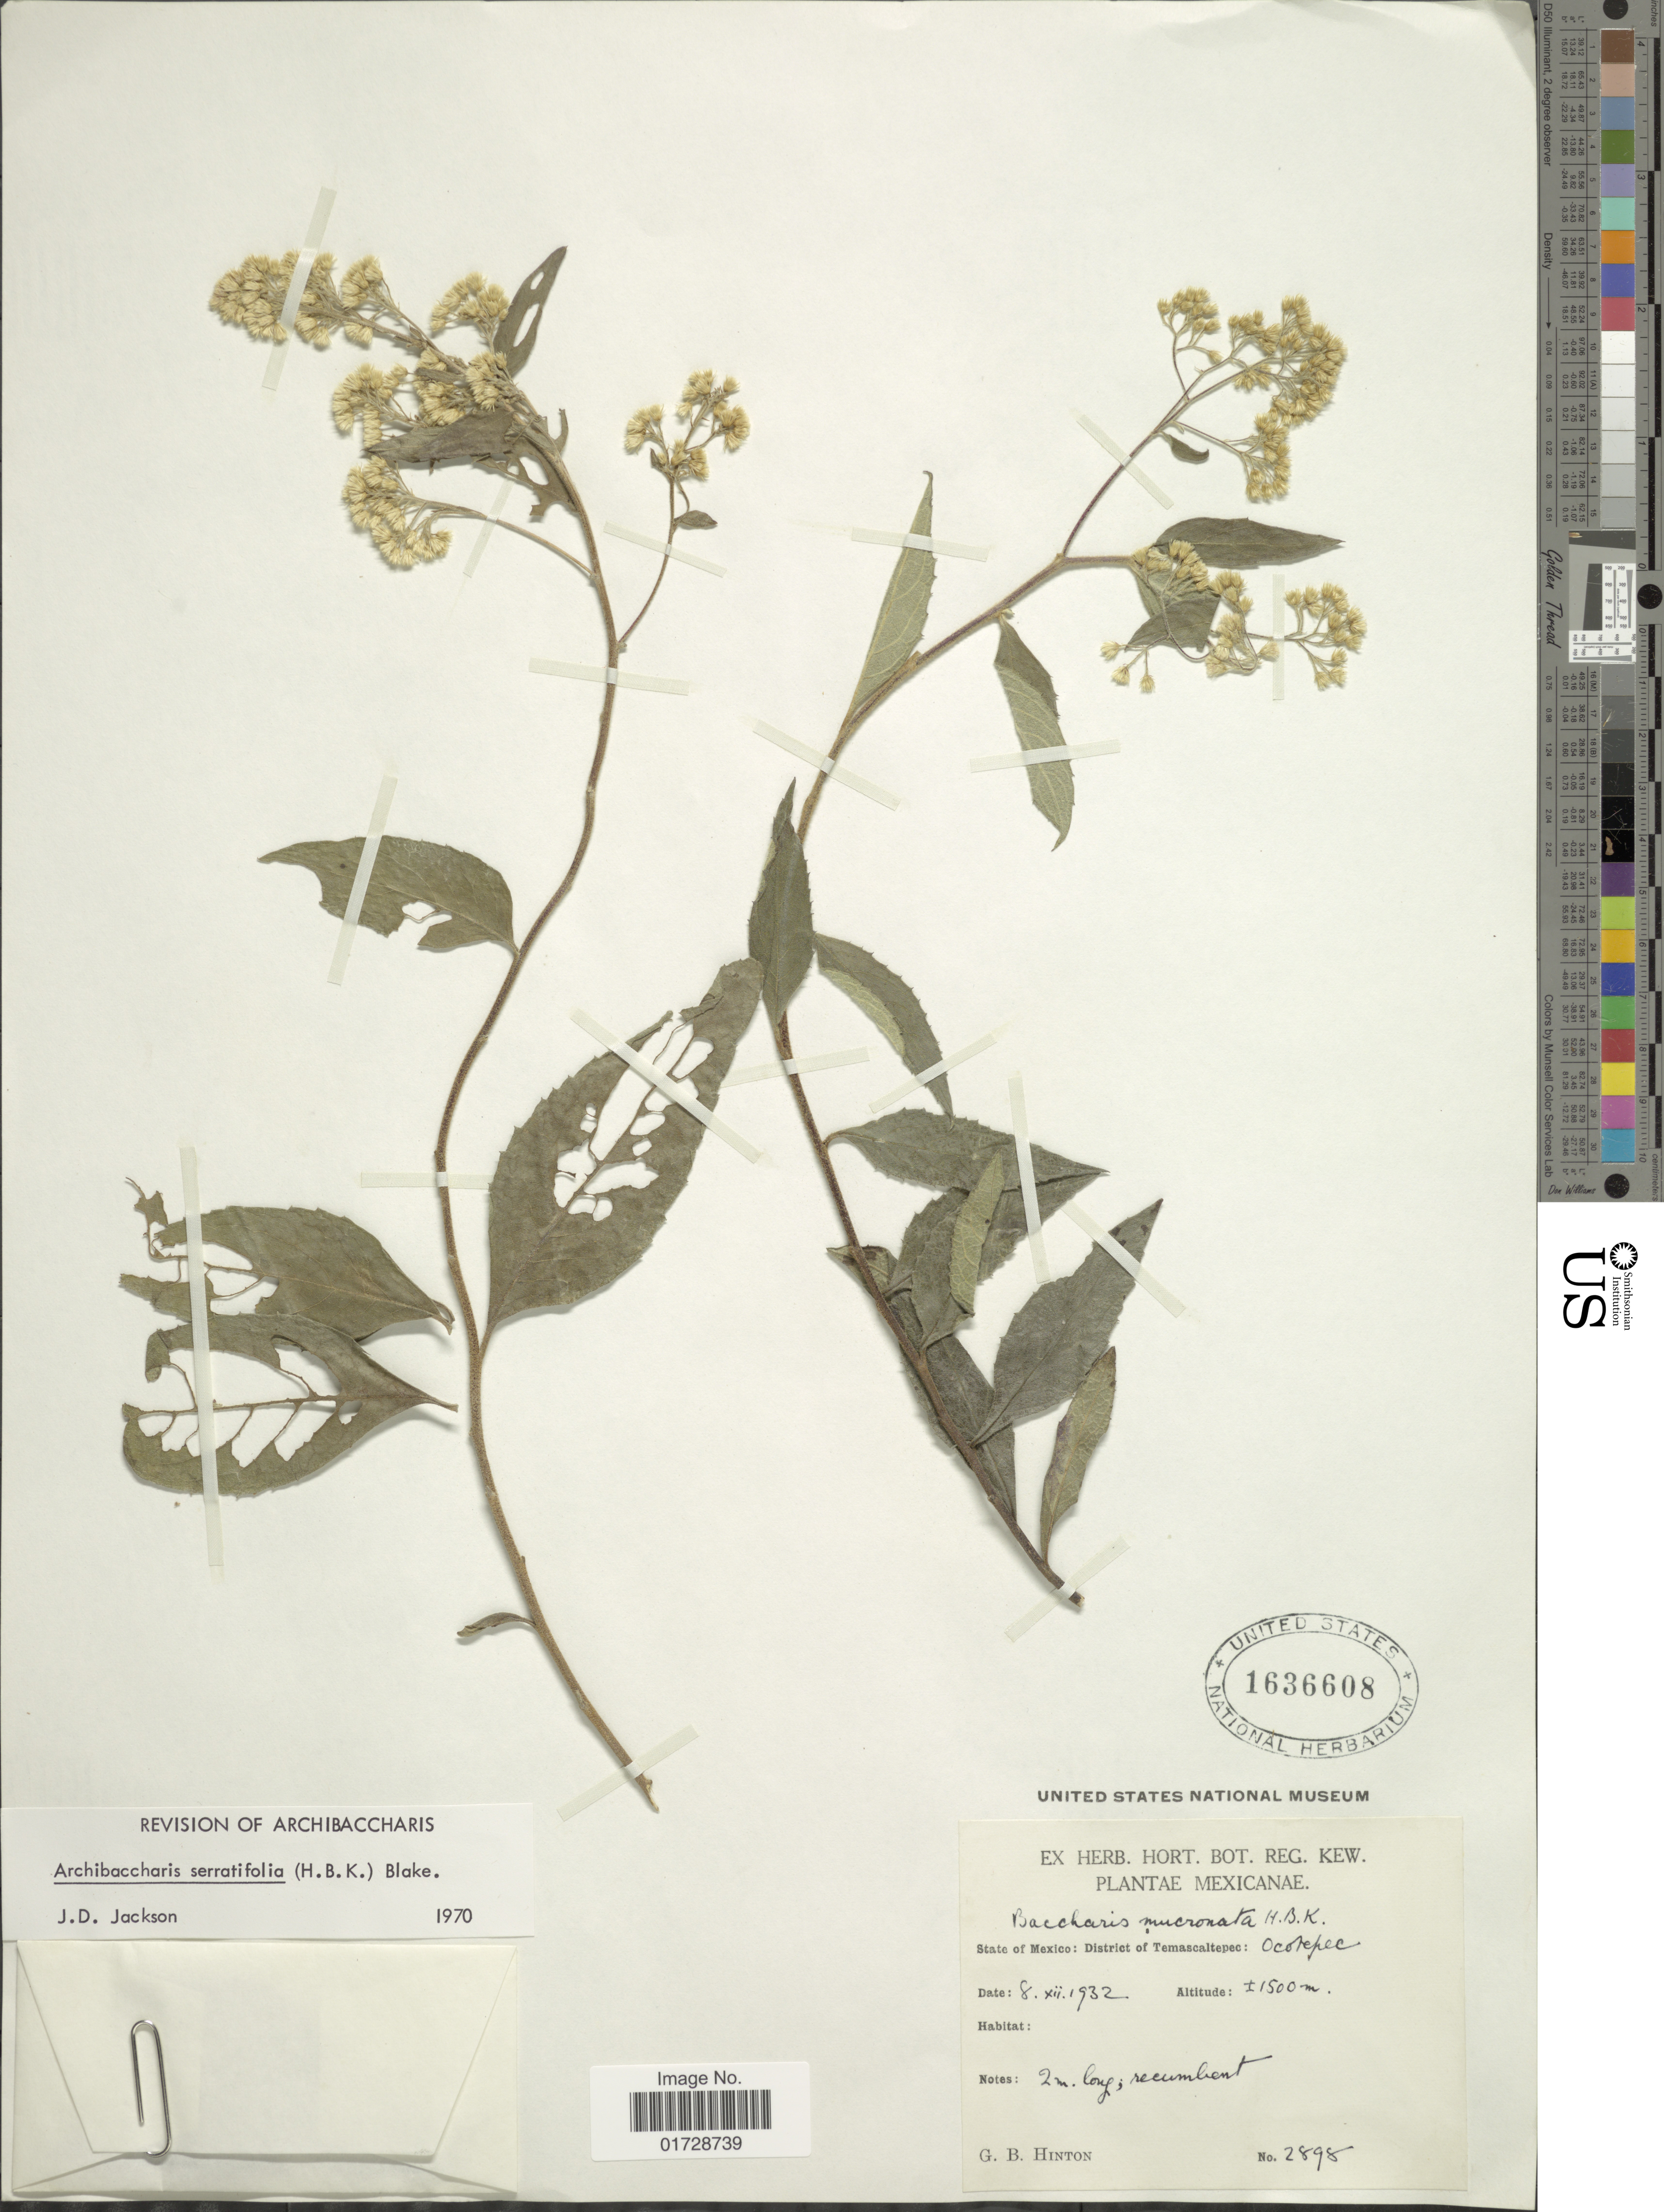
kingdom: Plantae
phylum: Tracheophyta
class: Magnoliopsida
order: Asterales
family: Asteraceae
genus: Archibaccharis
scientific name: Archibaccharis serratifolia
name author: (Kunth) S.F. Blake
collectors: G. B. Hinton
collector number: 2898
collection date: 1932-12-08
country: Mexico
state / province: México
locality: District of Temascaltepec, Ocotepec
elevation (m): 1500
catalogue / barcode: US 1636608